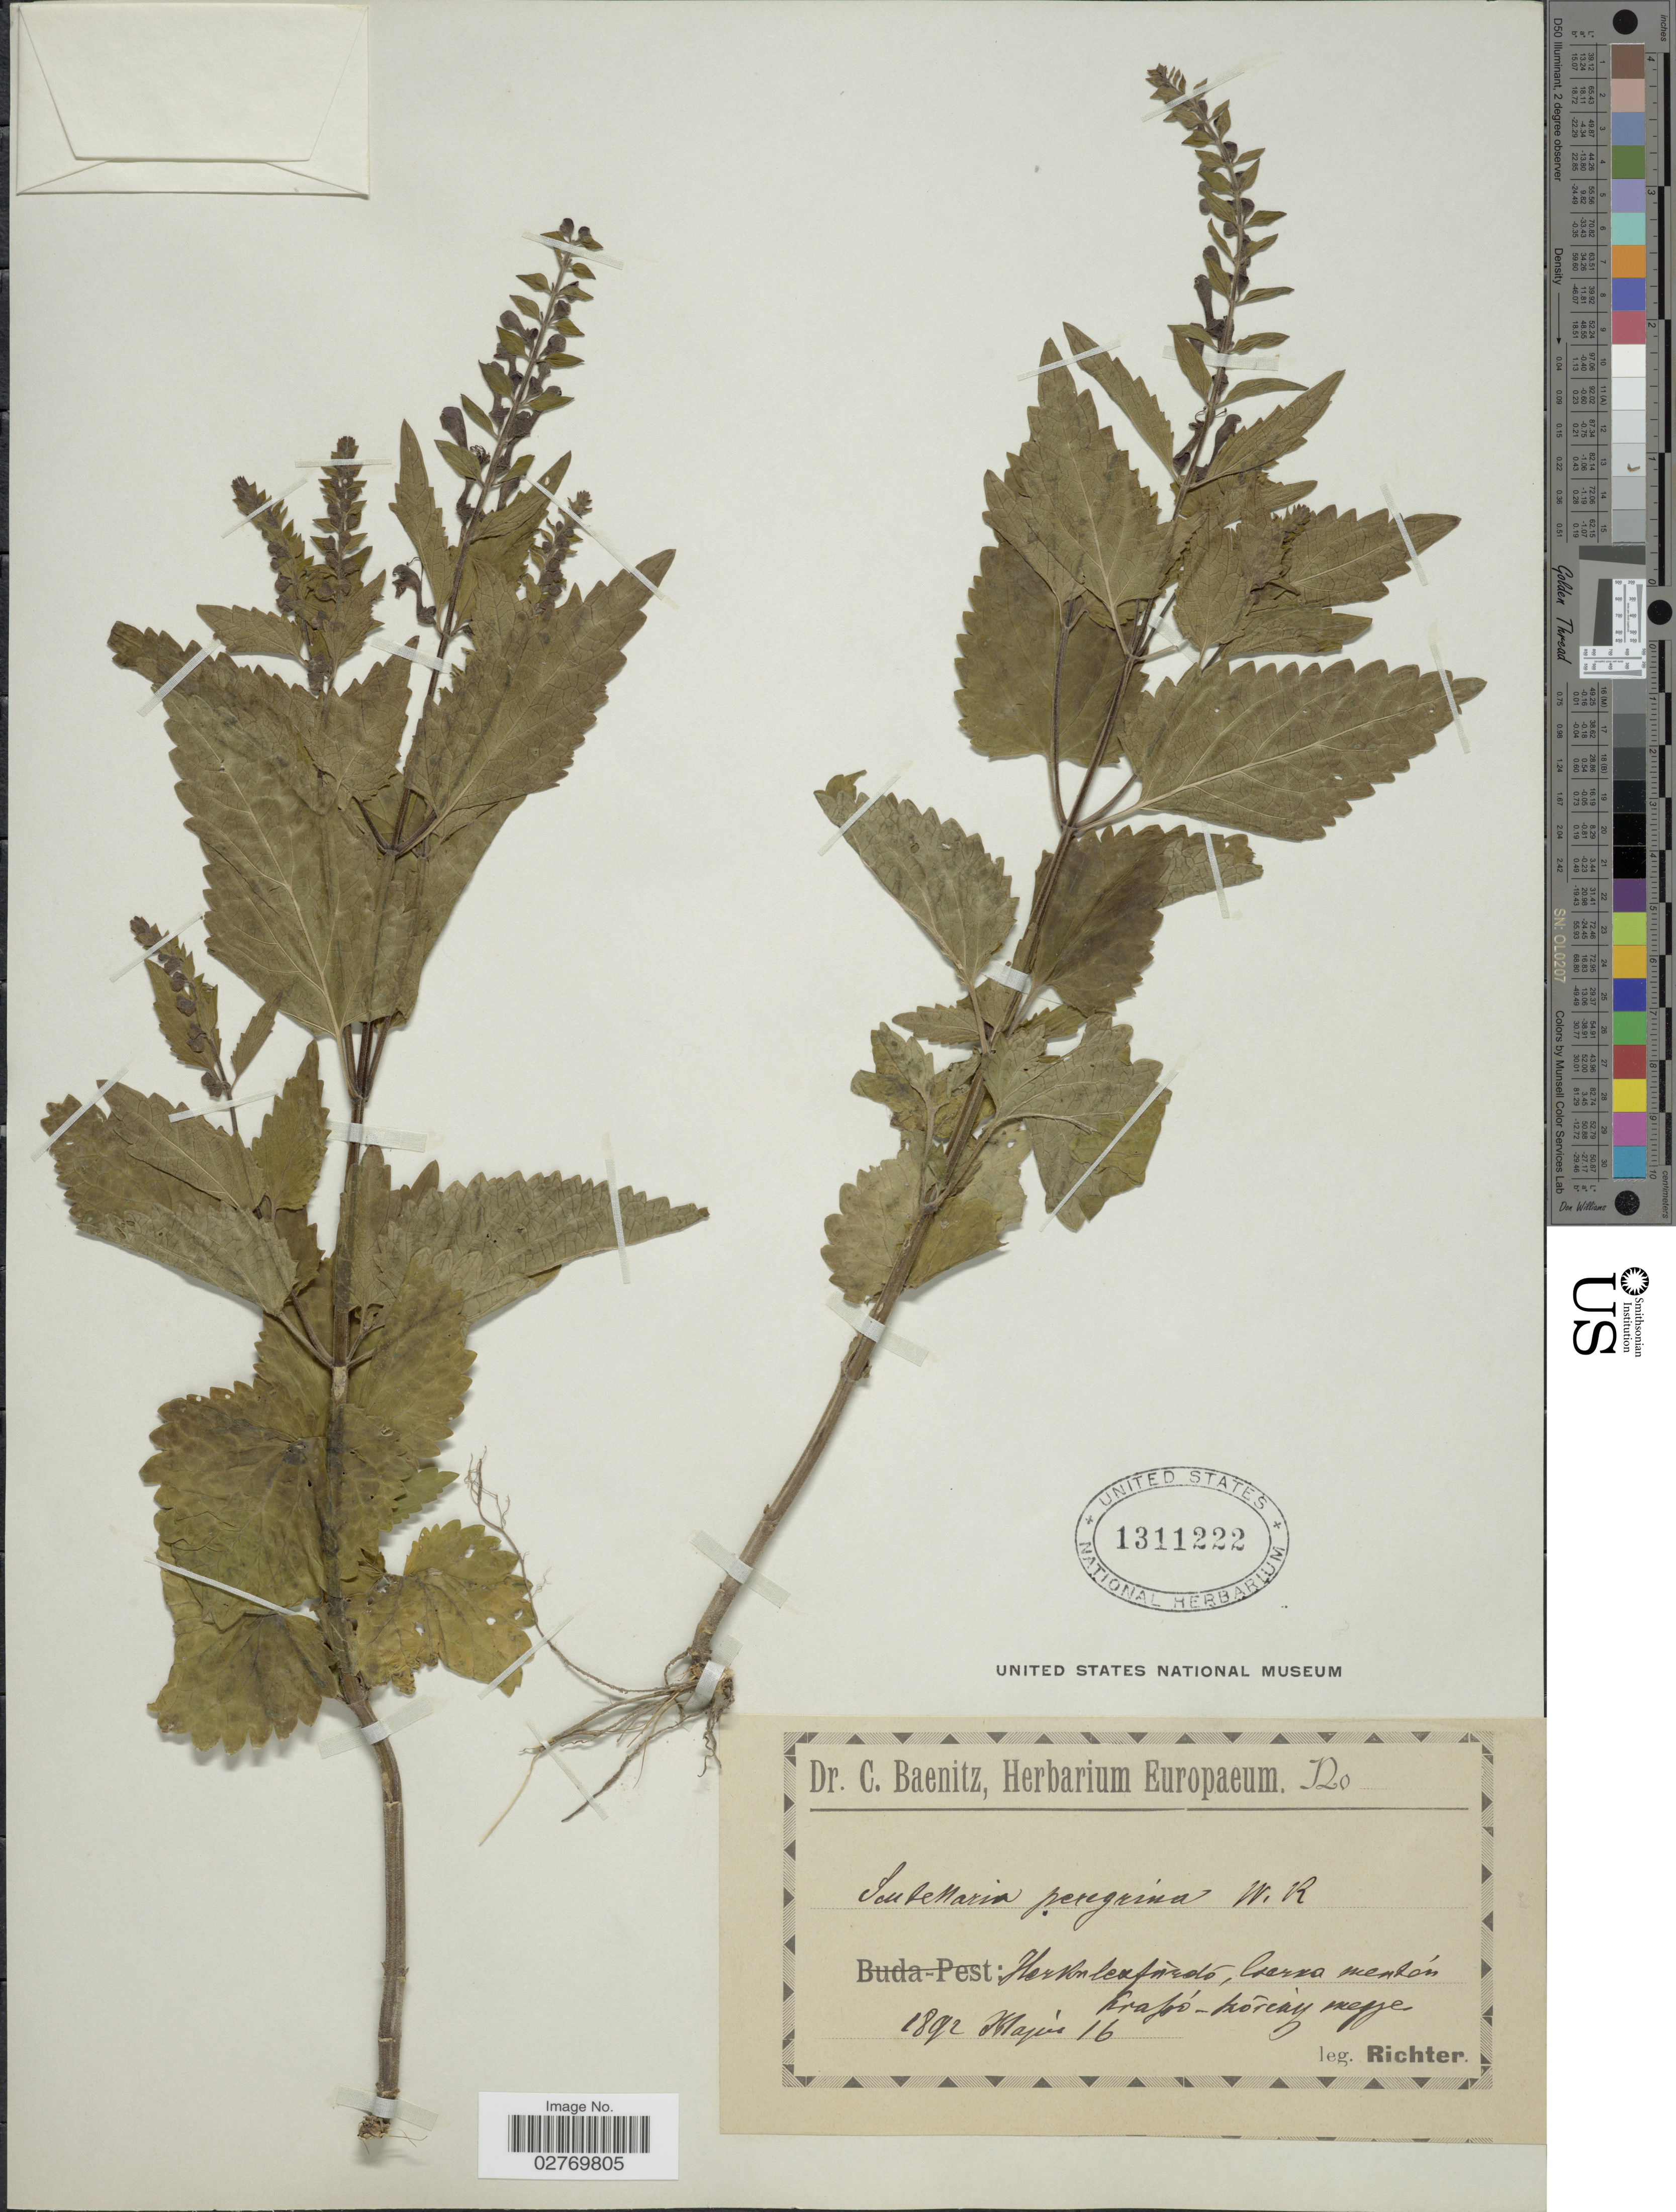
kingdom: Plantae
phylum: Tracheophyta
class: Magnoliopsida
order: Lamiales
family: Lamiaceae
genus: Scutellaria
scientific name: Scutellaria peregrina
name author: L.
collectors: -- Richter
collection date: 1892-05-16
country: Hungary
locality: Herkulesfurdo-lserra menten Krassó-Szoreny megye.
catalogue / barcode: US 1311222